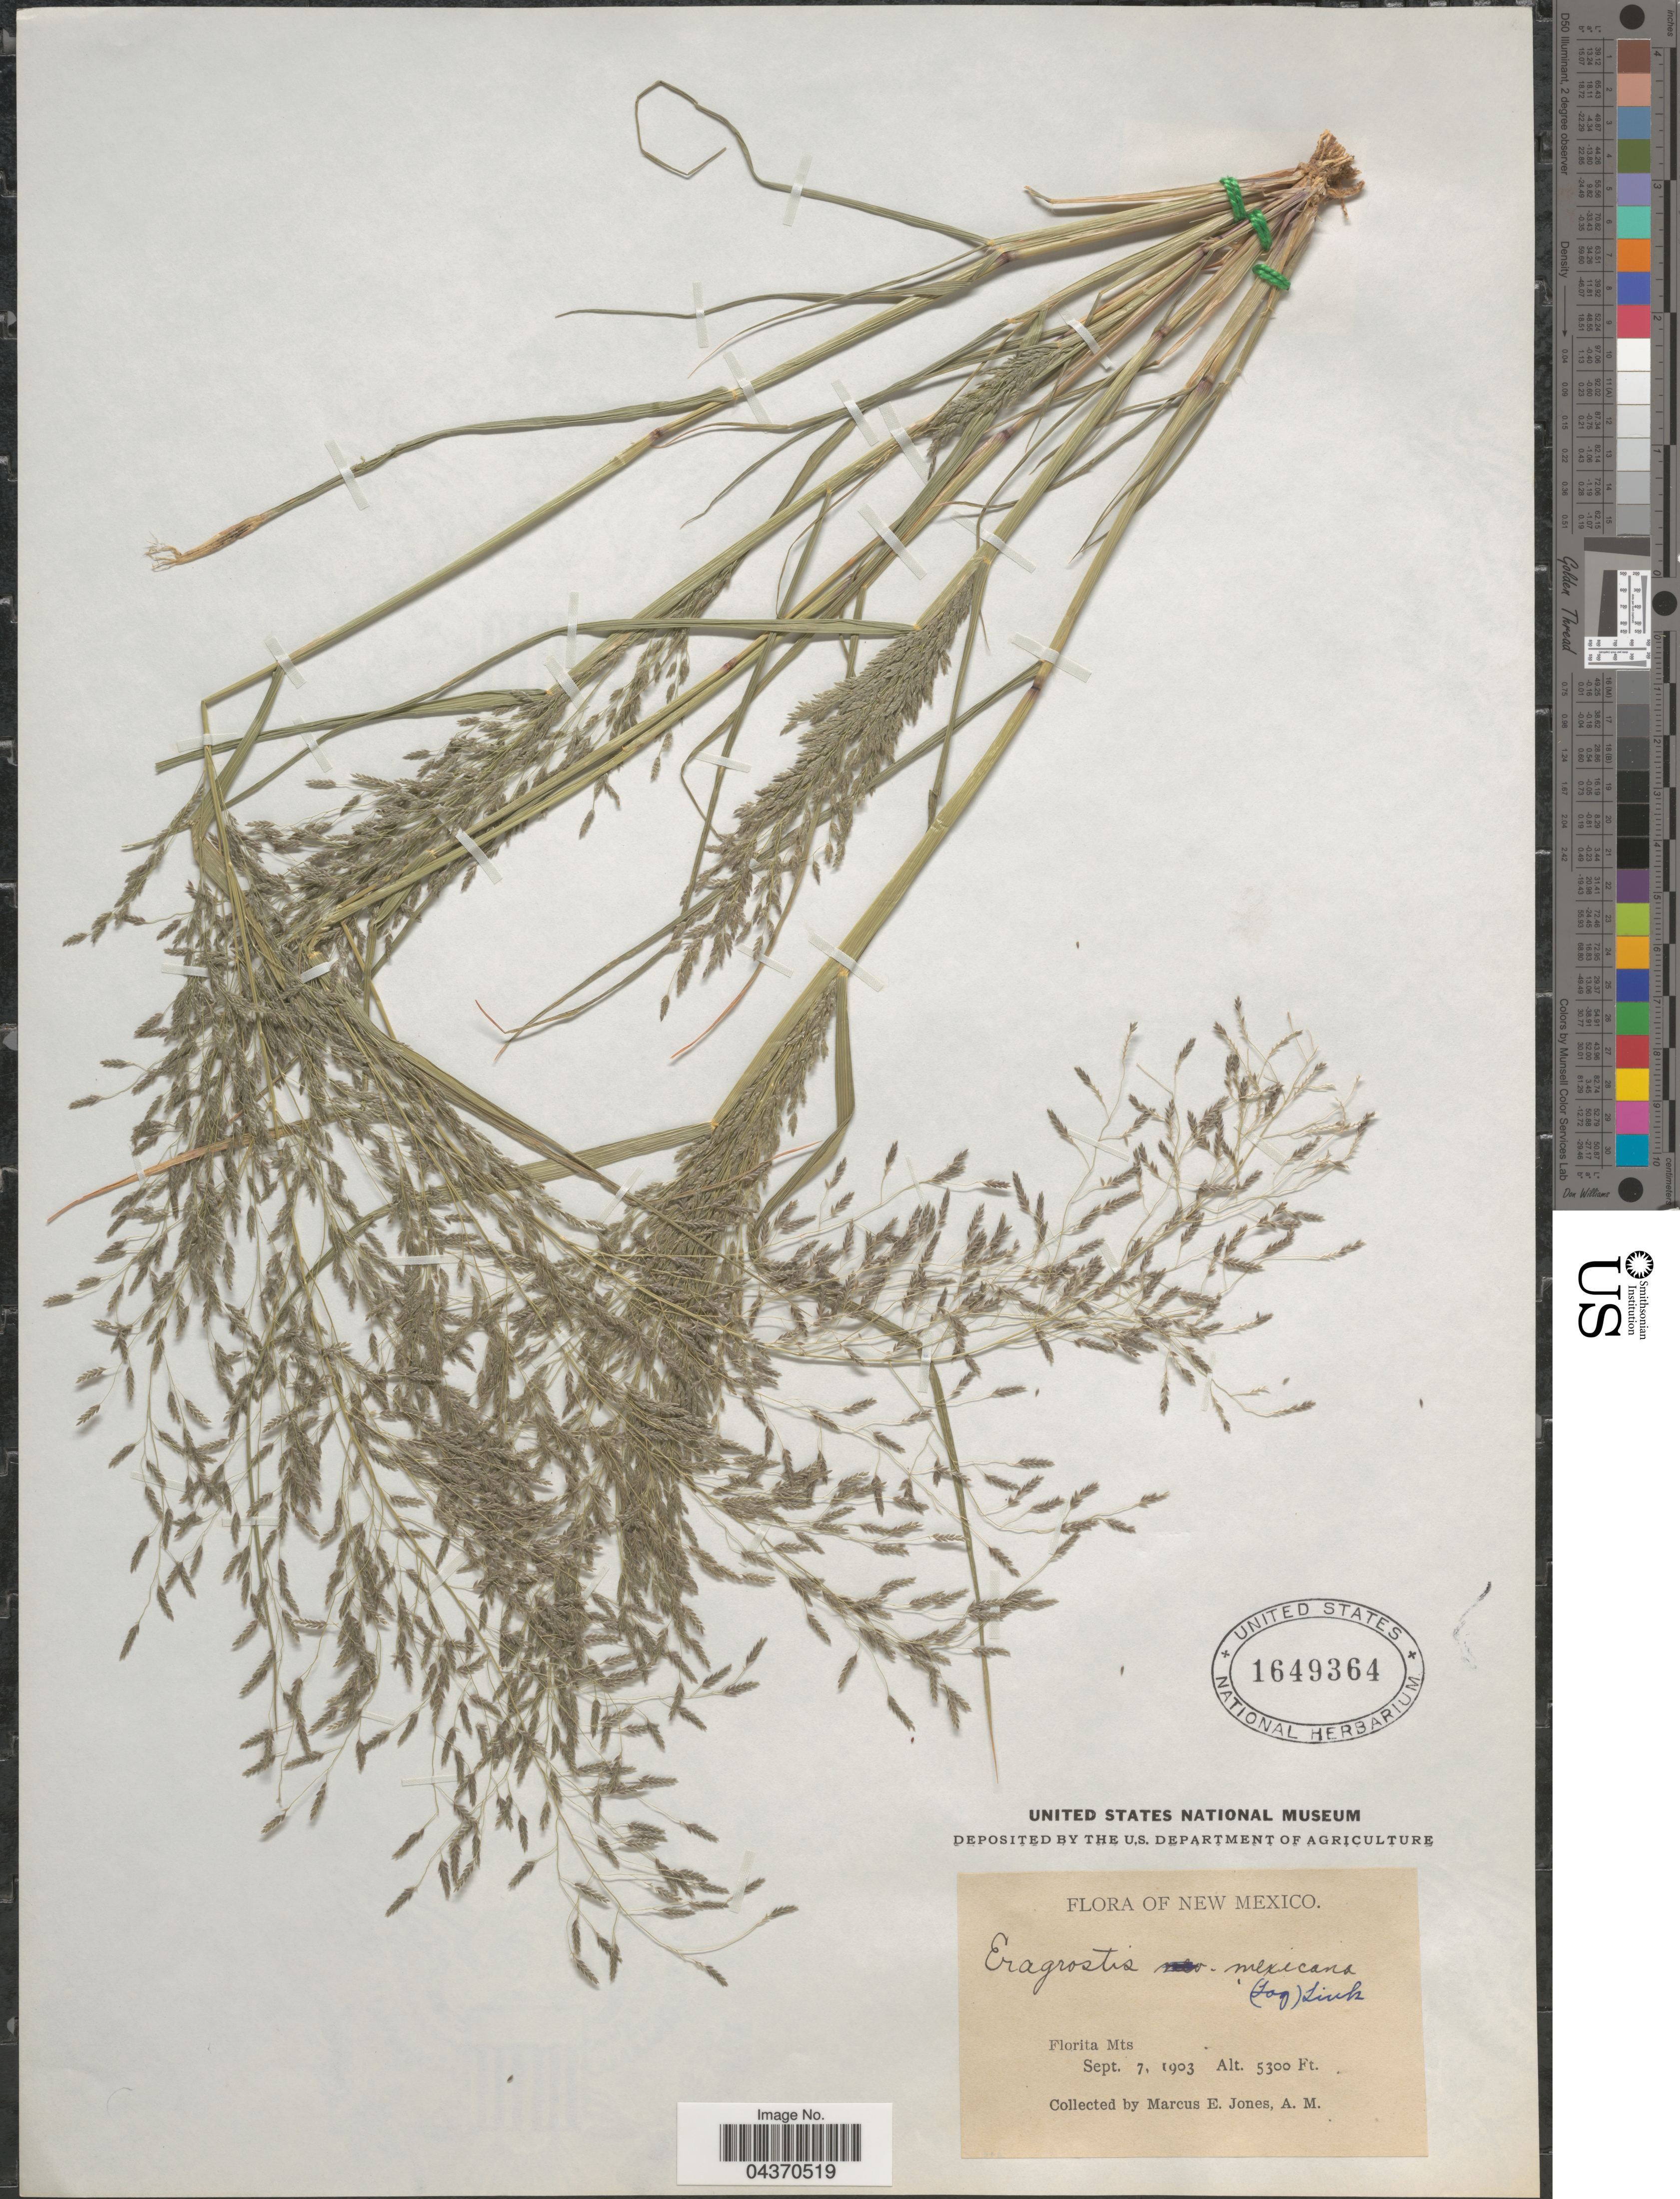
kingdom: Plantae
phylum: Tracheophyta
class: Liliopsida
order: Poales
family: Poaceae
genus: Eragrostis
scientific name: Eragrostis pectinacea var. miserrima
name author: (E. Fourn.) Reeder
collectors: M. E. Jones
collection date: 1903-09-07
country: United States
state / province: New Mexico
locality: Florita Mts.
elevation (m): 1615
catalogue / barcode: US 1649364